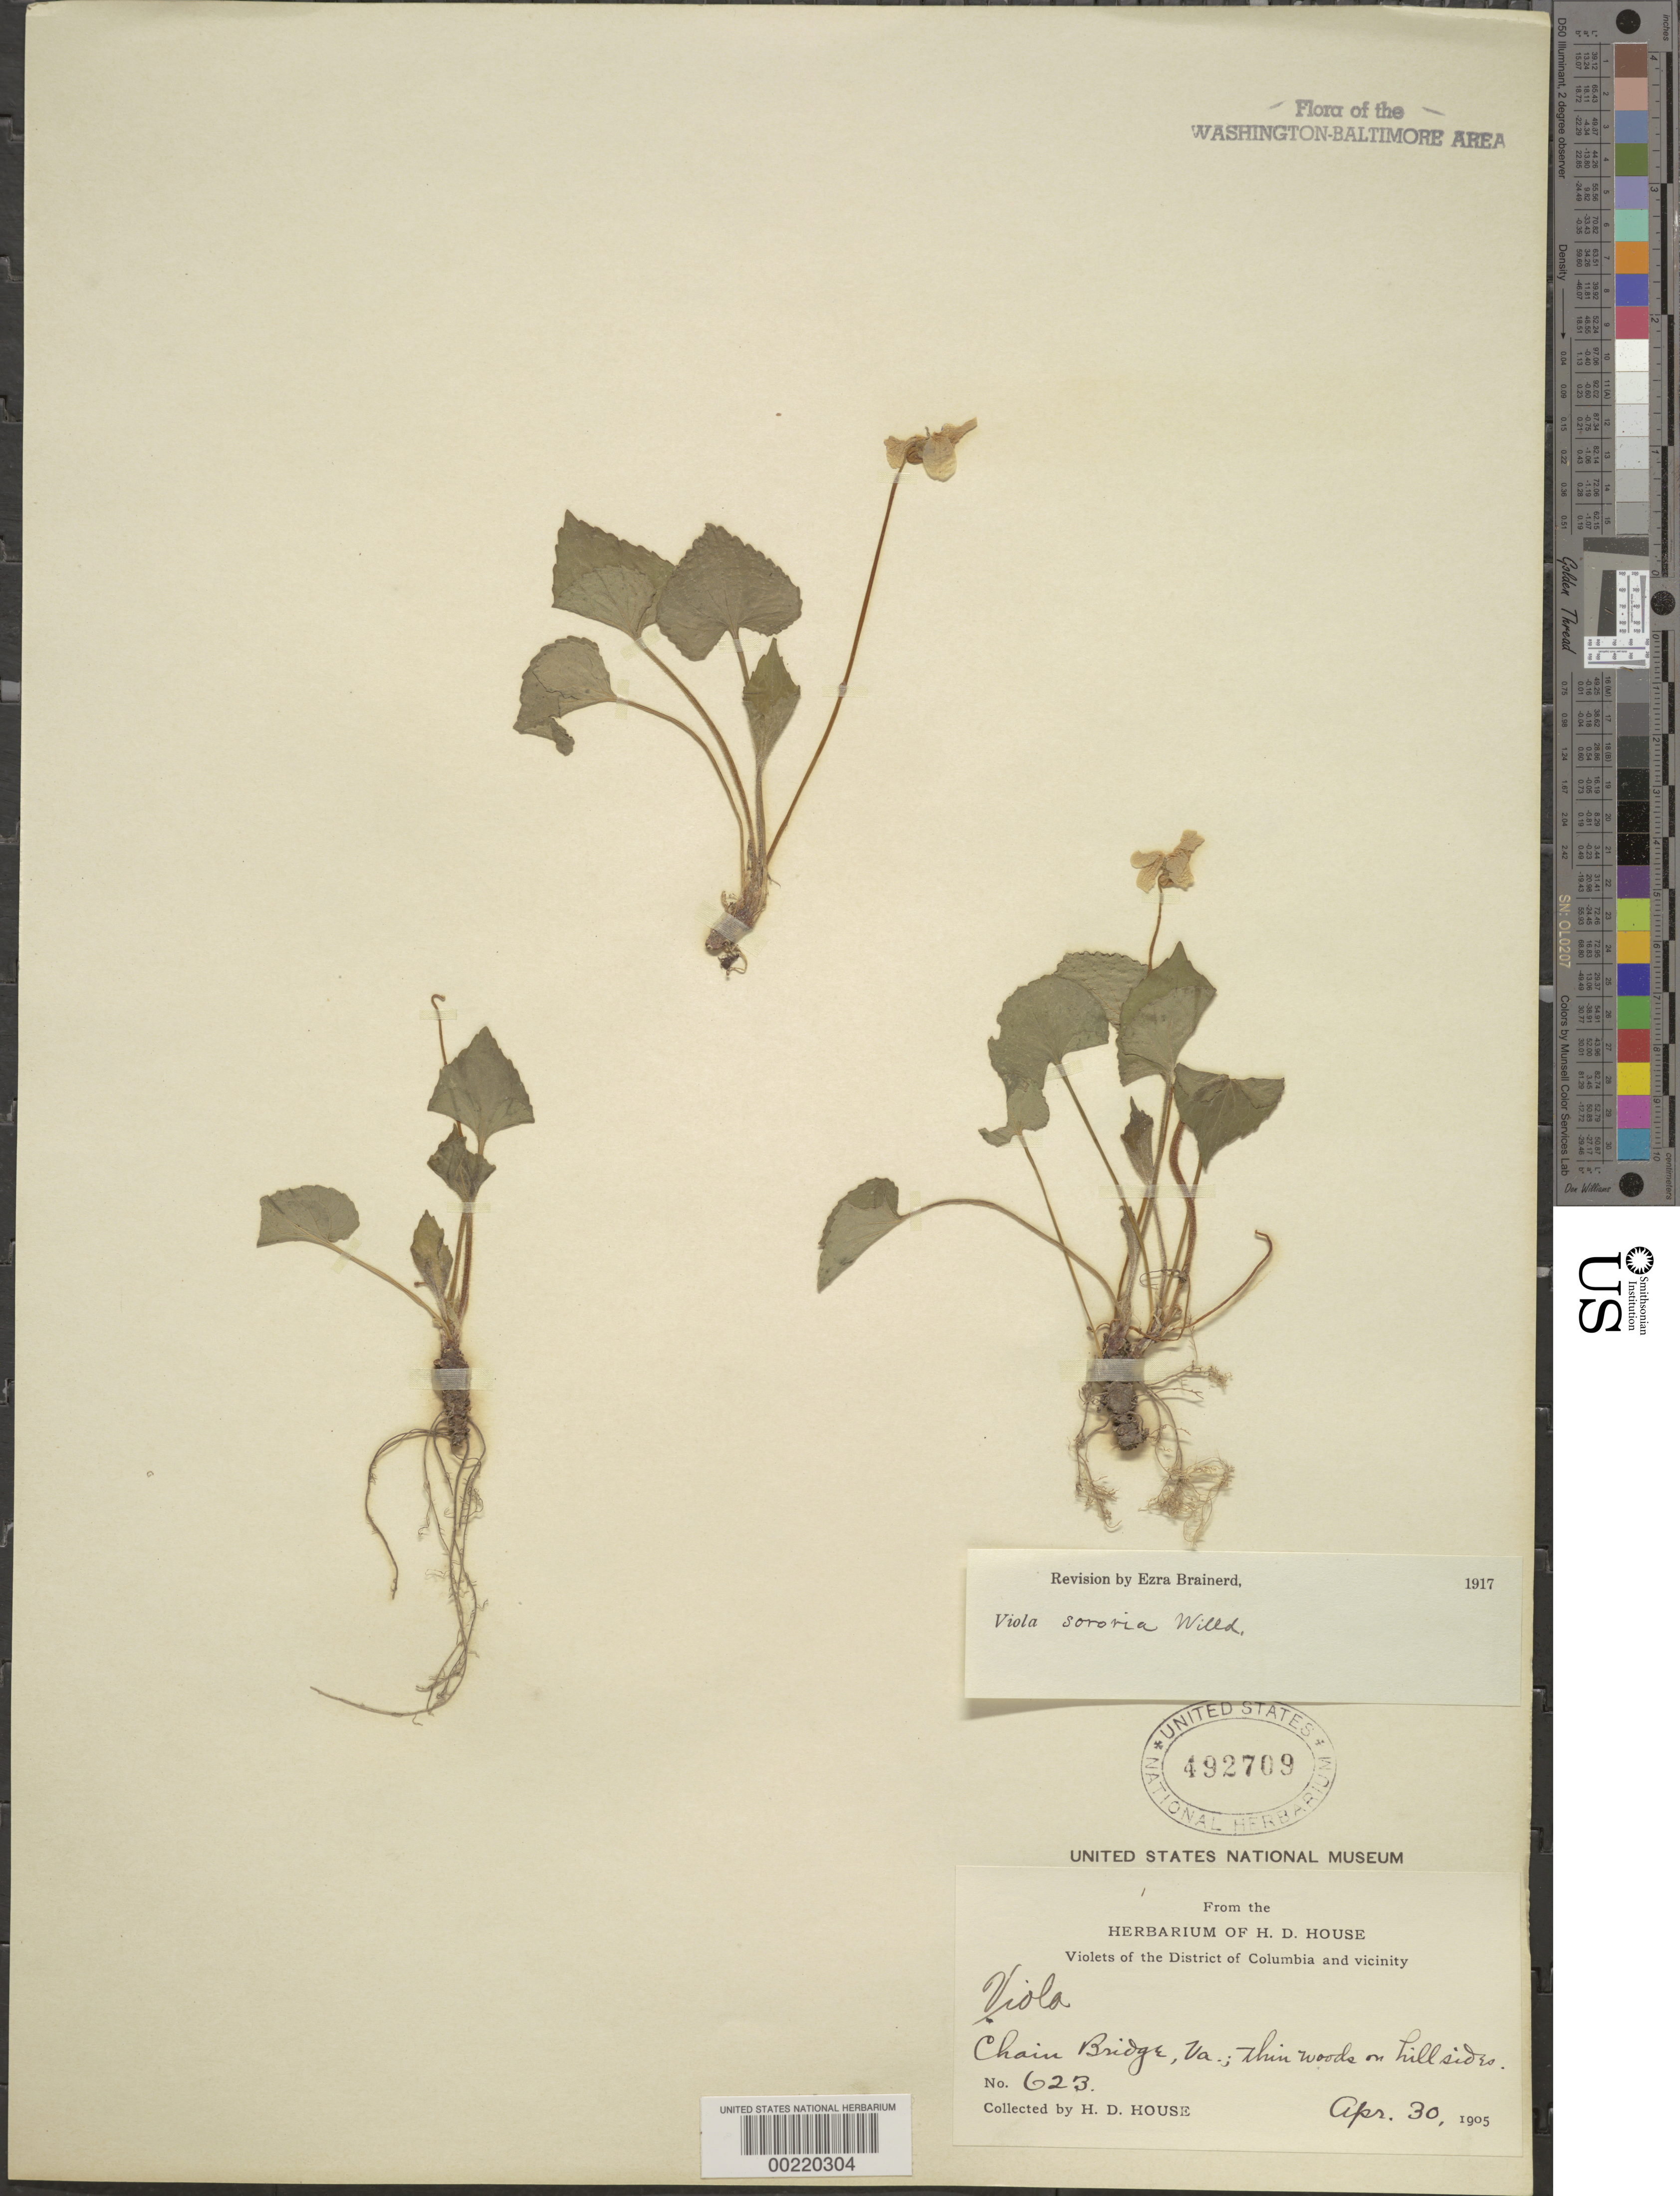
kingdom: Plantae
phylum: Tracheophyta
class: Magnoliopsida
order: Malpighiales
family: Violaceae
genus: Viola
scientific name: Viola sororia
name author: Willd.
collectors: H. D. House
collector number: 623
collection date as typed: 30 Apr 1905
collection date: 1905-04-30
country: United States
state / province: Virginia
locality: Chain Bridge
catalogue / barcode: US 492709